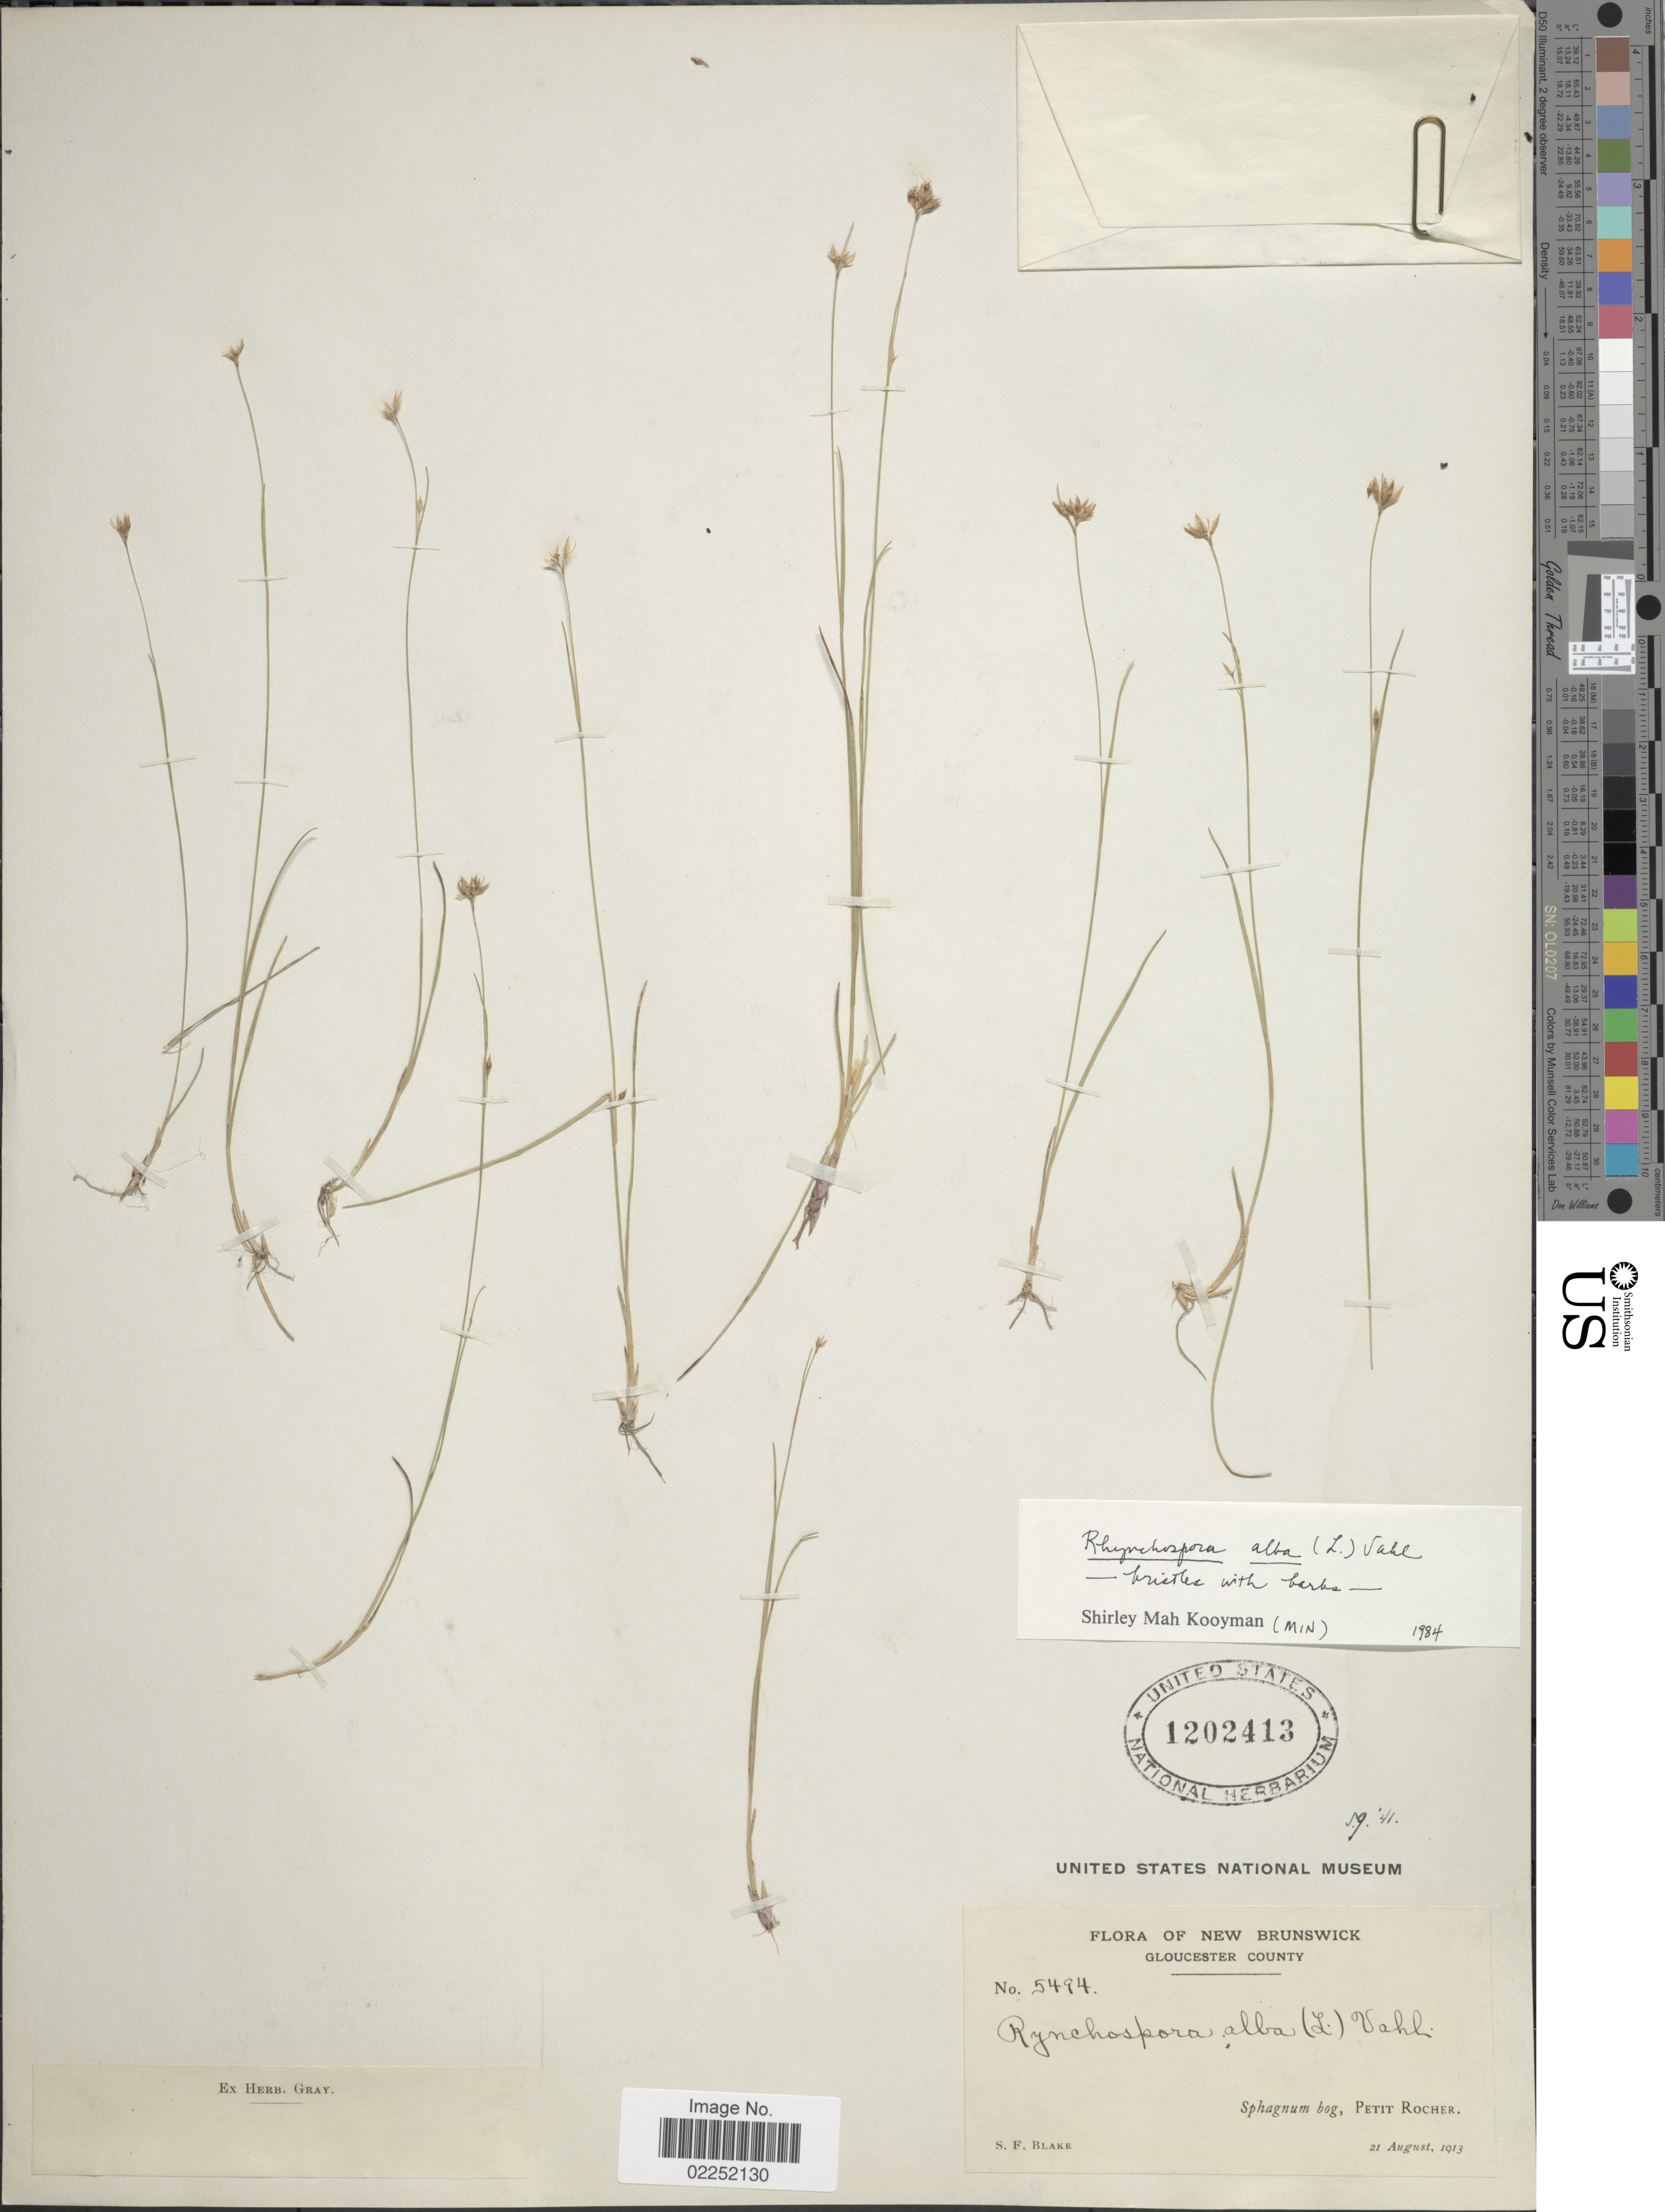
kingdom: Plantae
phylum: Tracheophyta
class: Liliopsida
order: Poales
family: Cyperaceae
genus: Rhynchospora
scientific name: Rhynchospora alba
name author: (L.) Vahl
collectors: S. Blake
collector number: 5494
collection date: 1913-08-21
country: Canada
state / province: New Brunswick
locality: Gloucester County, Sphagnum bog, Petit Rocher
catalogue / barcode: US 1202413